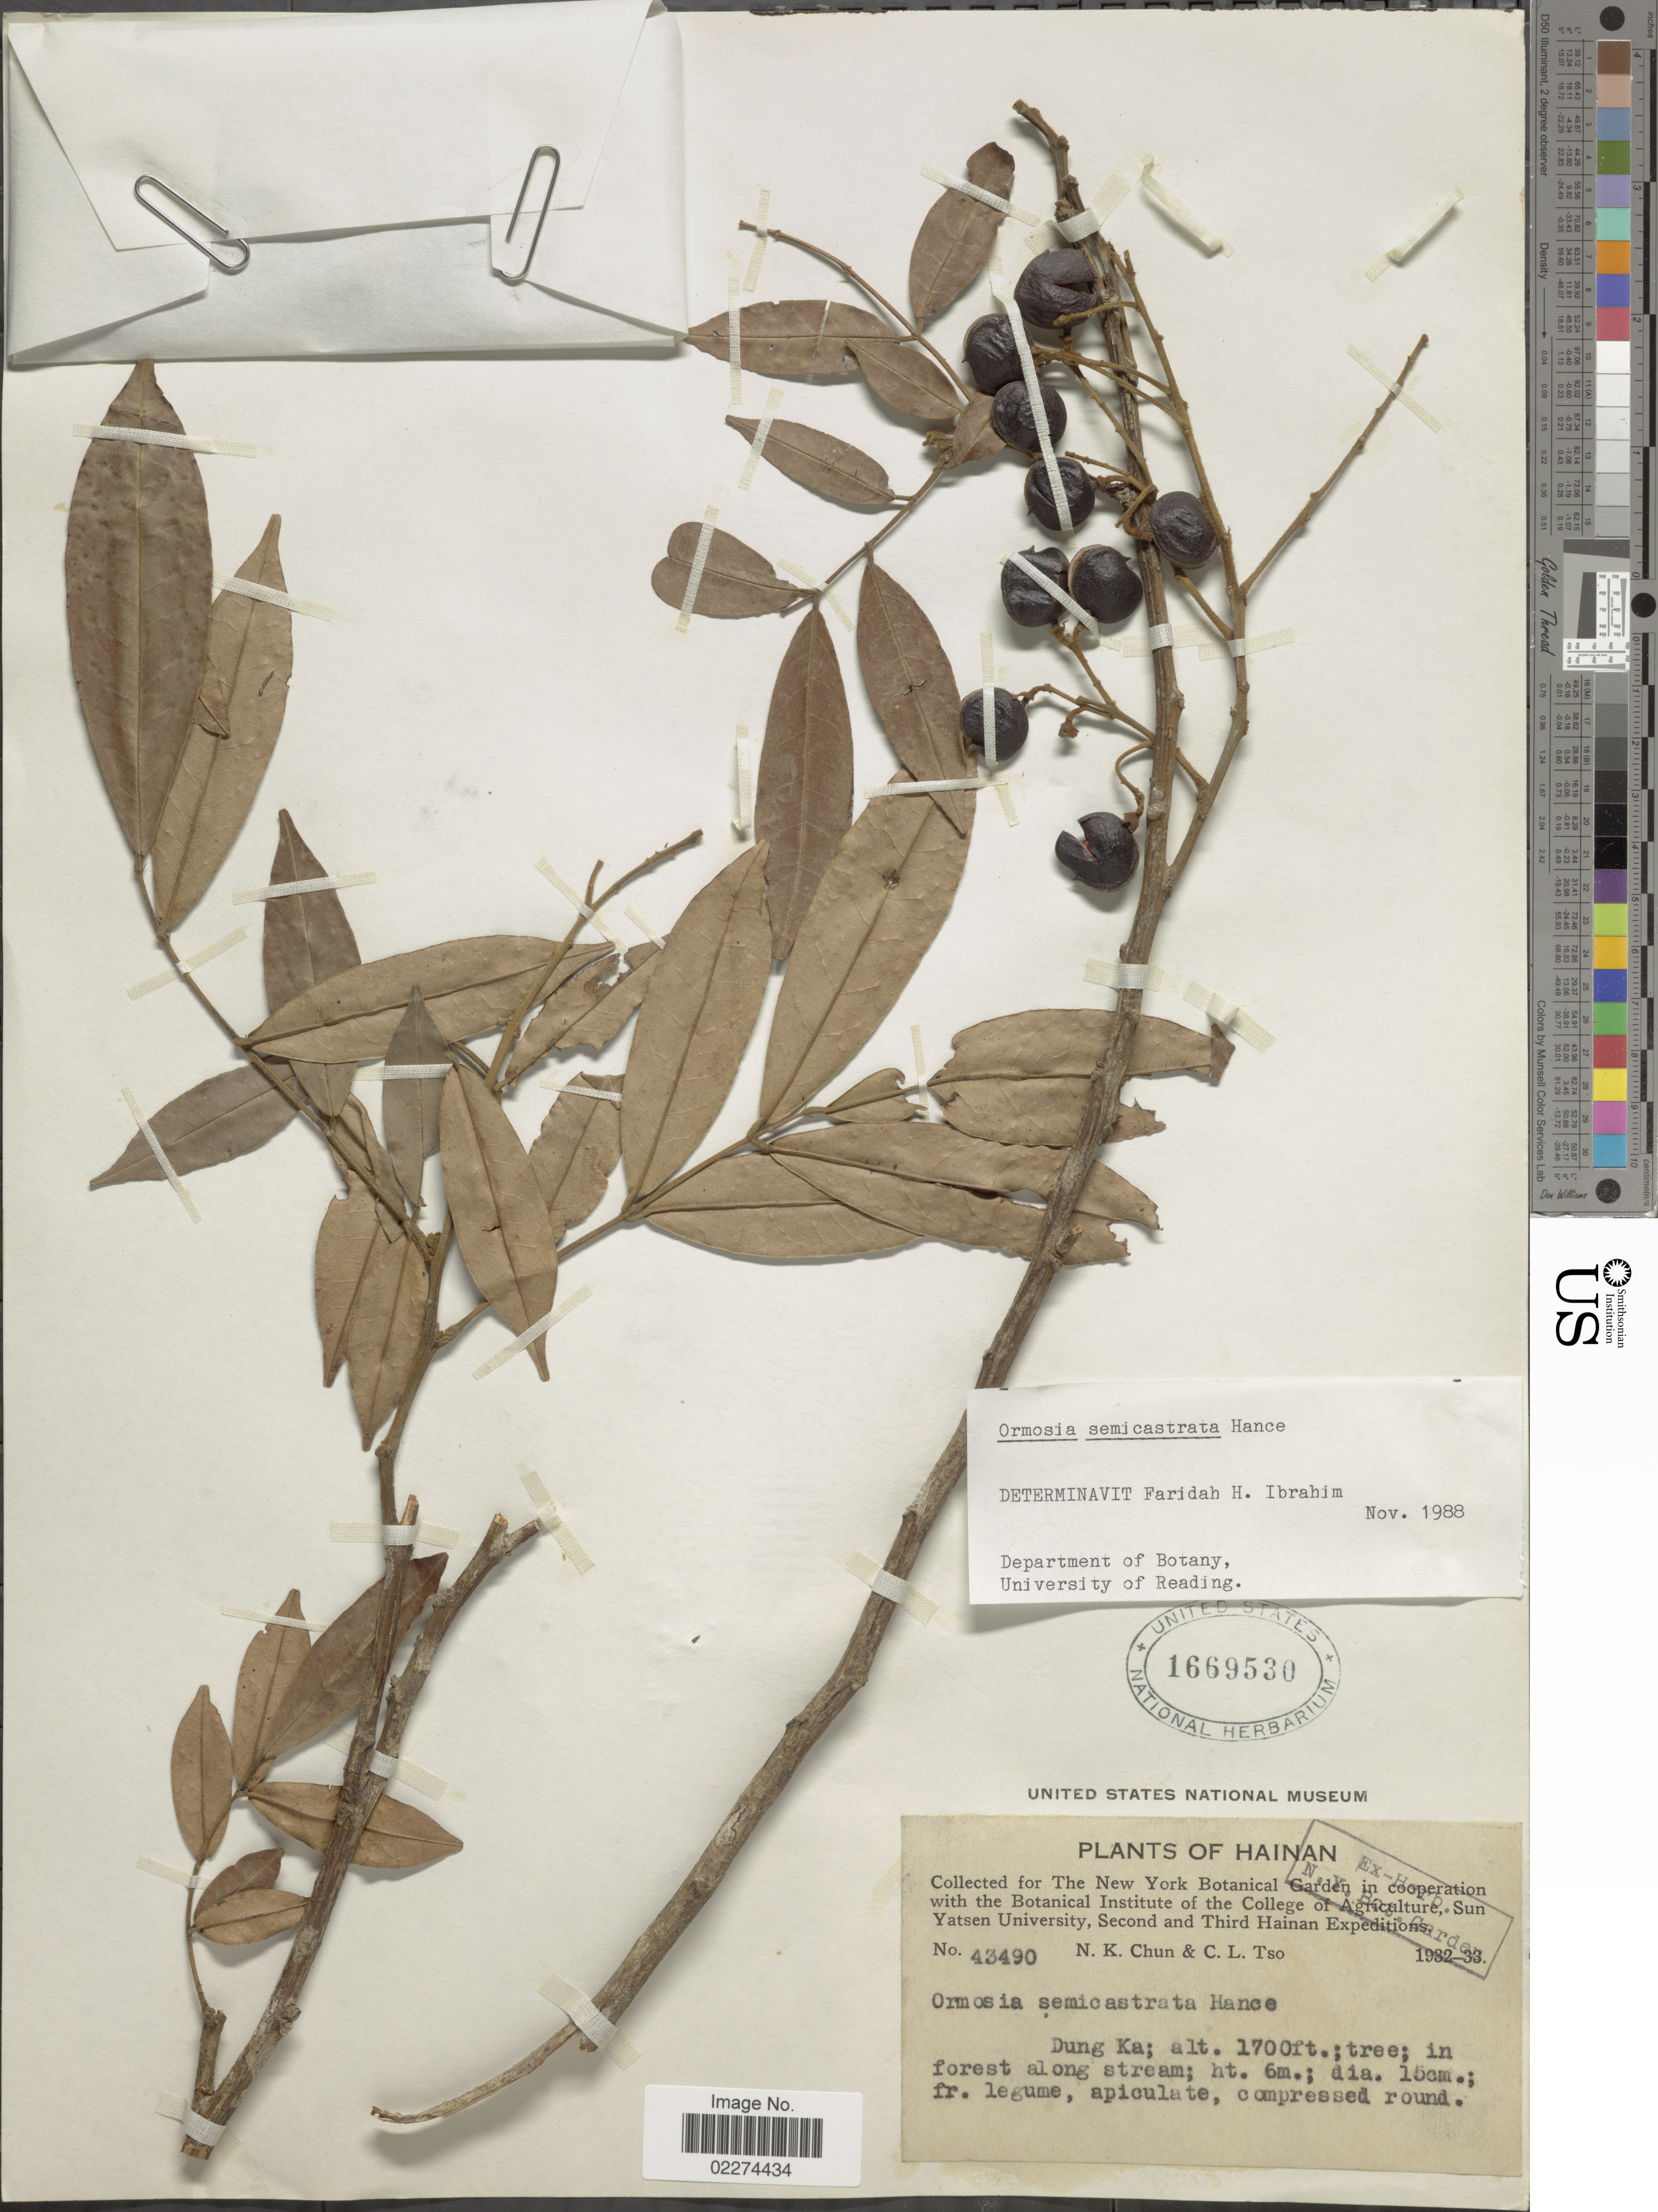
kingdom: Plantae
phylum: Tracheophyta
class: Magnoliopsida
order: Fabales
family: Fabaceae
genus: Ormosia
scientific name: Ormosia semicastrata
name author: Hance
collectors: N. K. Chun & C. Tso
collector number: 43490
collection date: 1932/1933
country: China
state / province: Hainan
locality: Hainan, Dung Ka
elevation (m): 518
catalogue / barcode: US 1669530